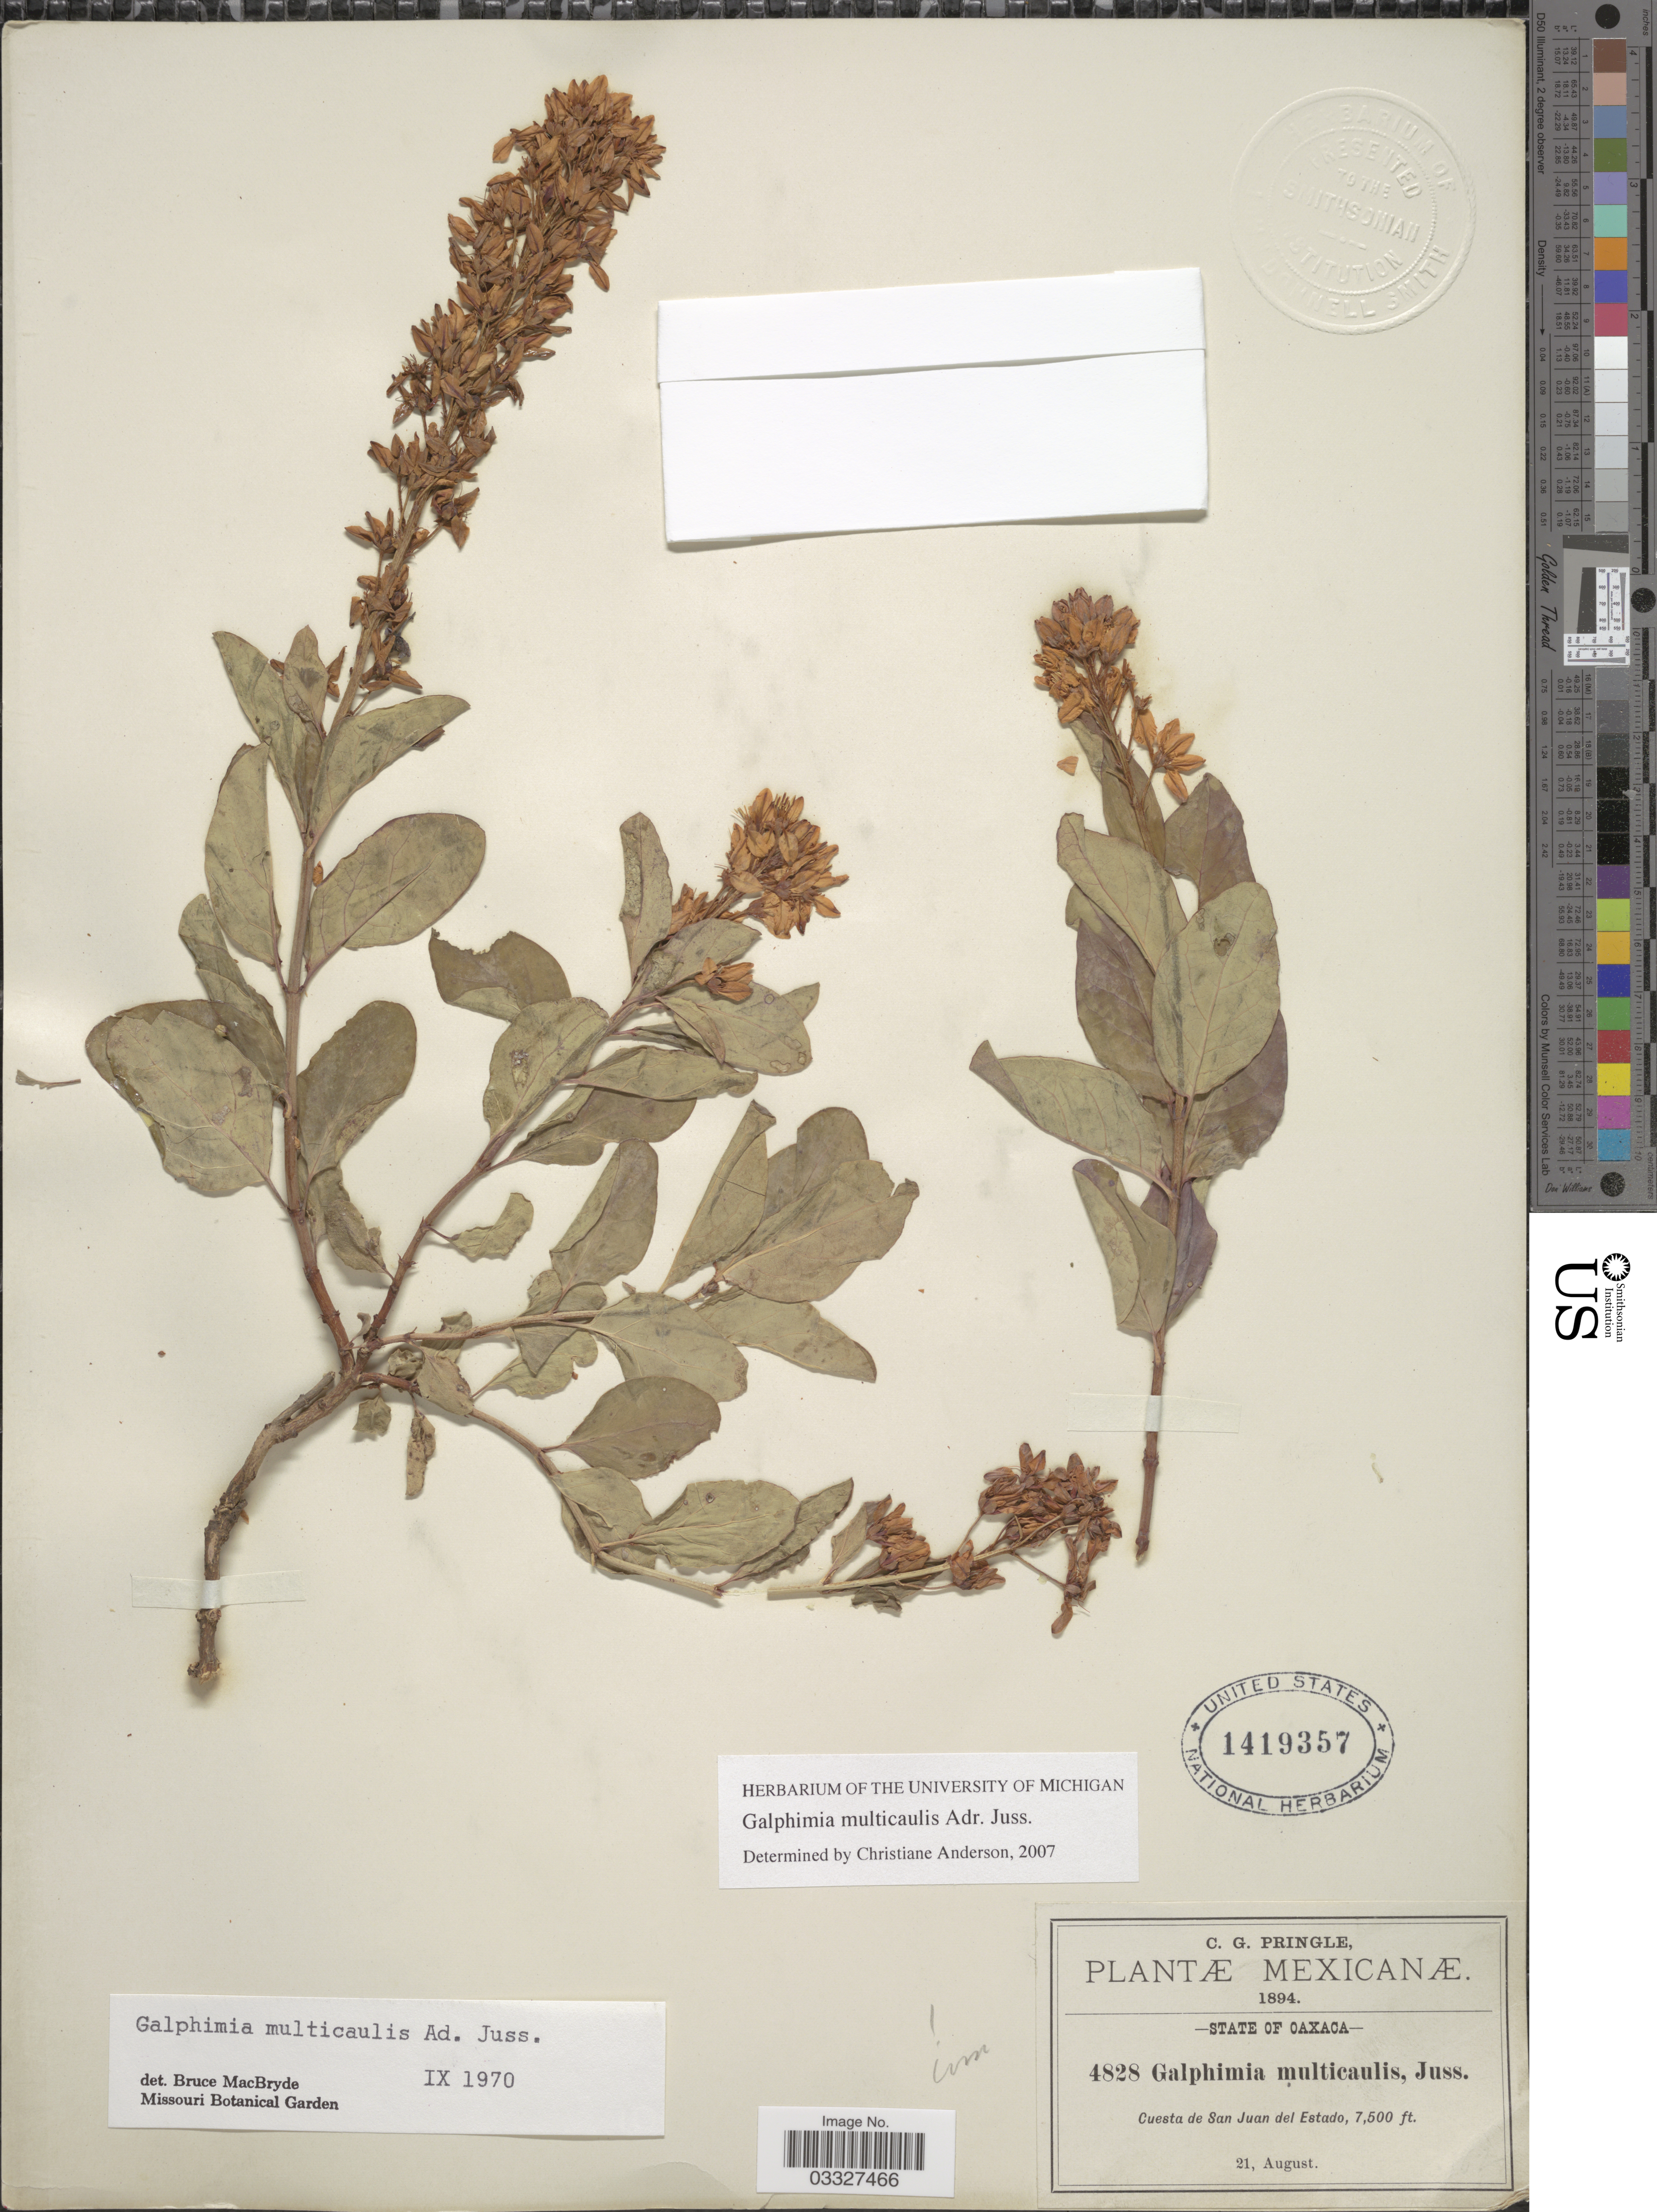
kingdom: Plantae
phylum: Tracheophyta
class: Magnoliopsida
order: Malpighiales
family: Malpighiaceae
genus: Galphimia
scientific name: Galphimia multicaulis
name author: A. Juss.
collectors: C. G. Pringle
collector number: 4828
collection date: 1894-08-21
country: Mexico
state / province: Oaxaca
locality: Cuesta de San Juan del Estado.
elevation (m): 2286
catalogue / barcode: US 1419357